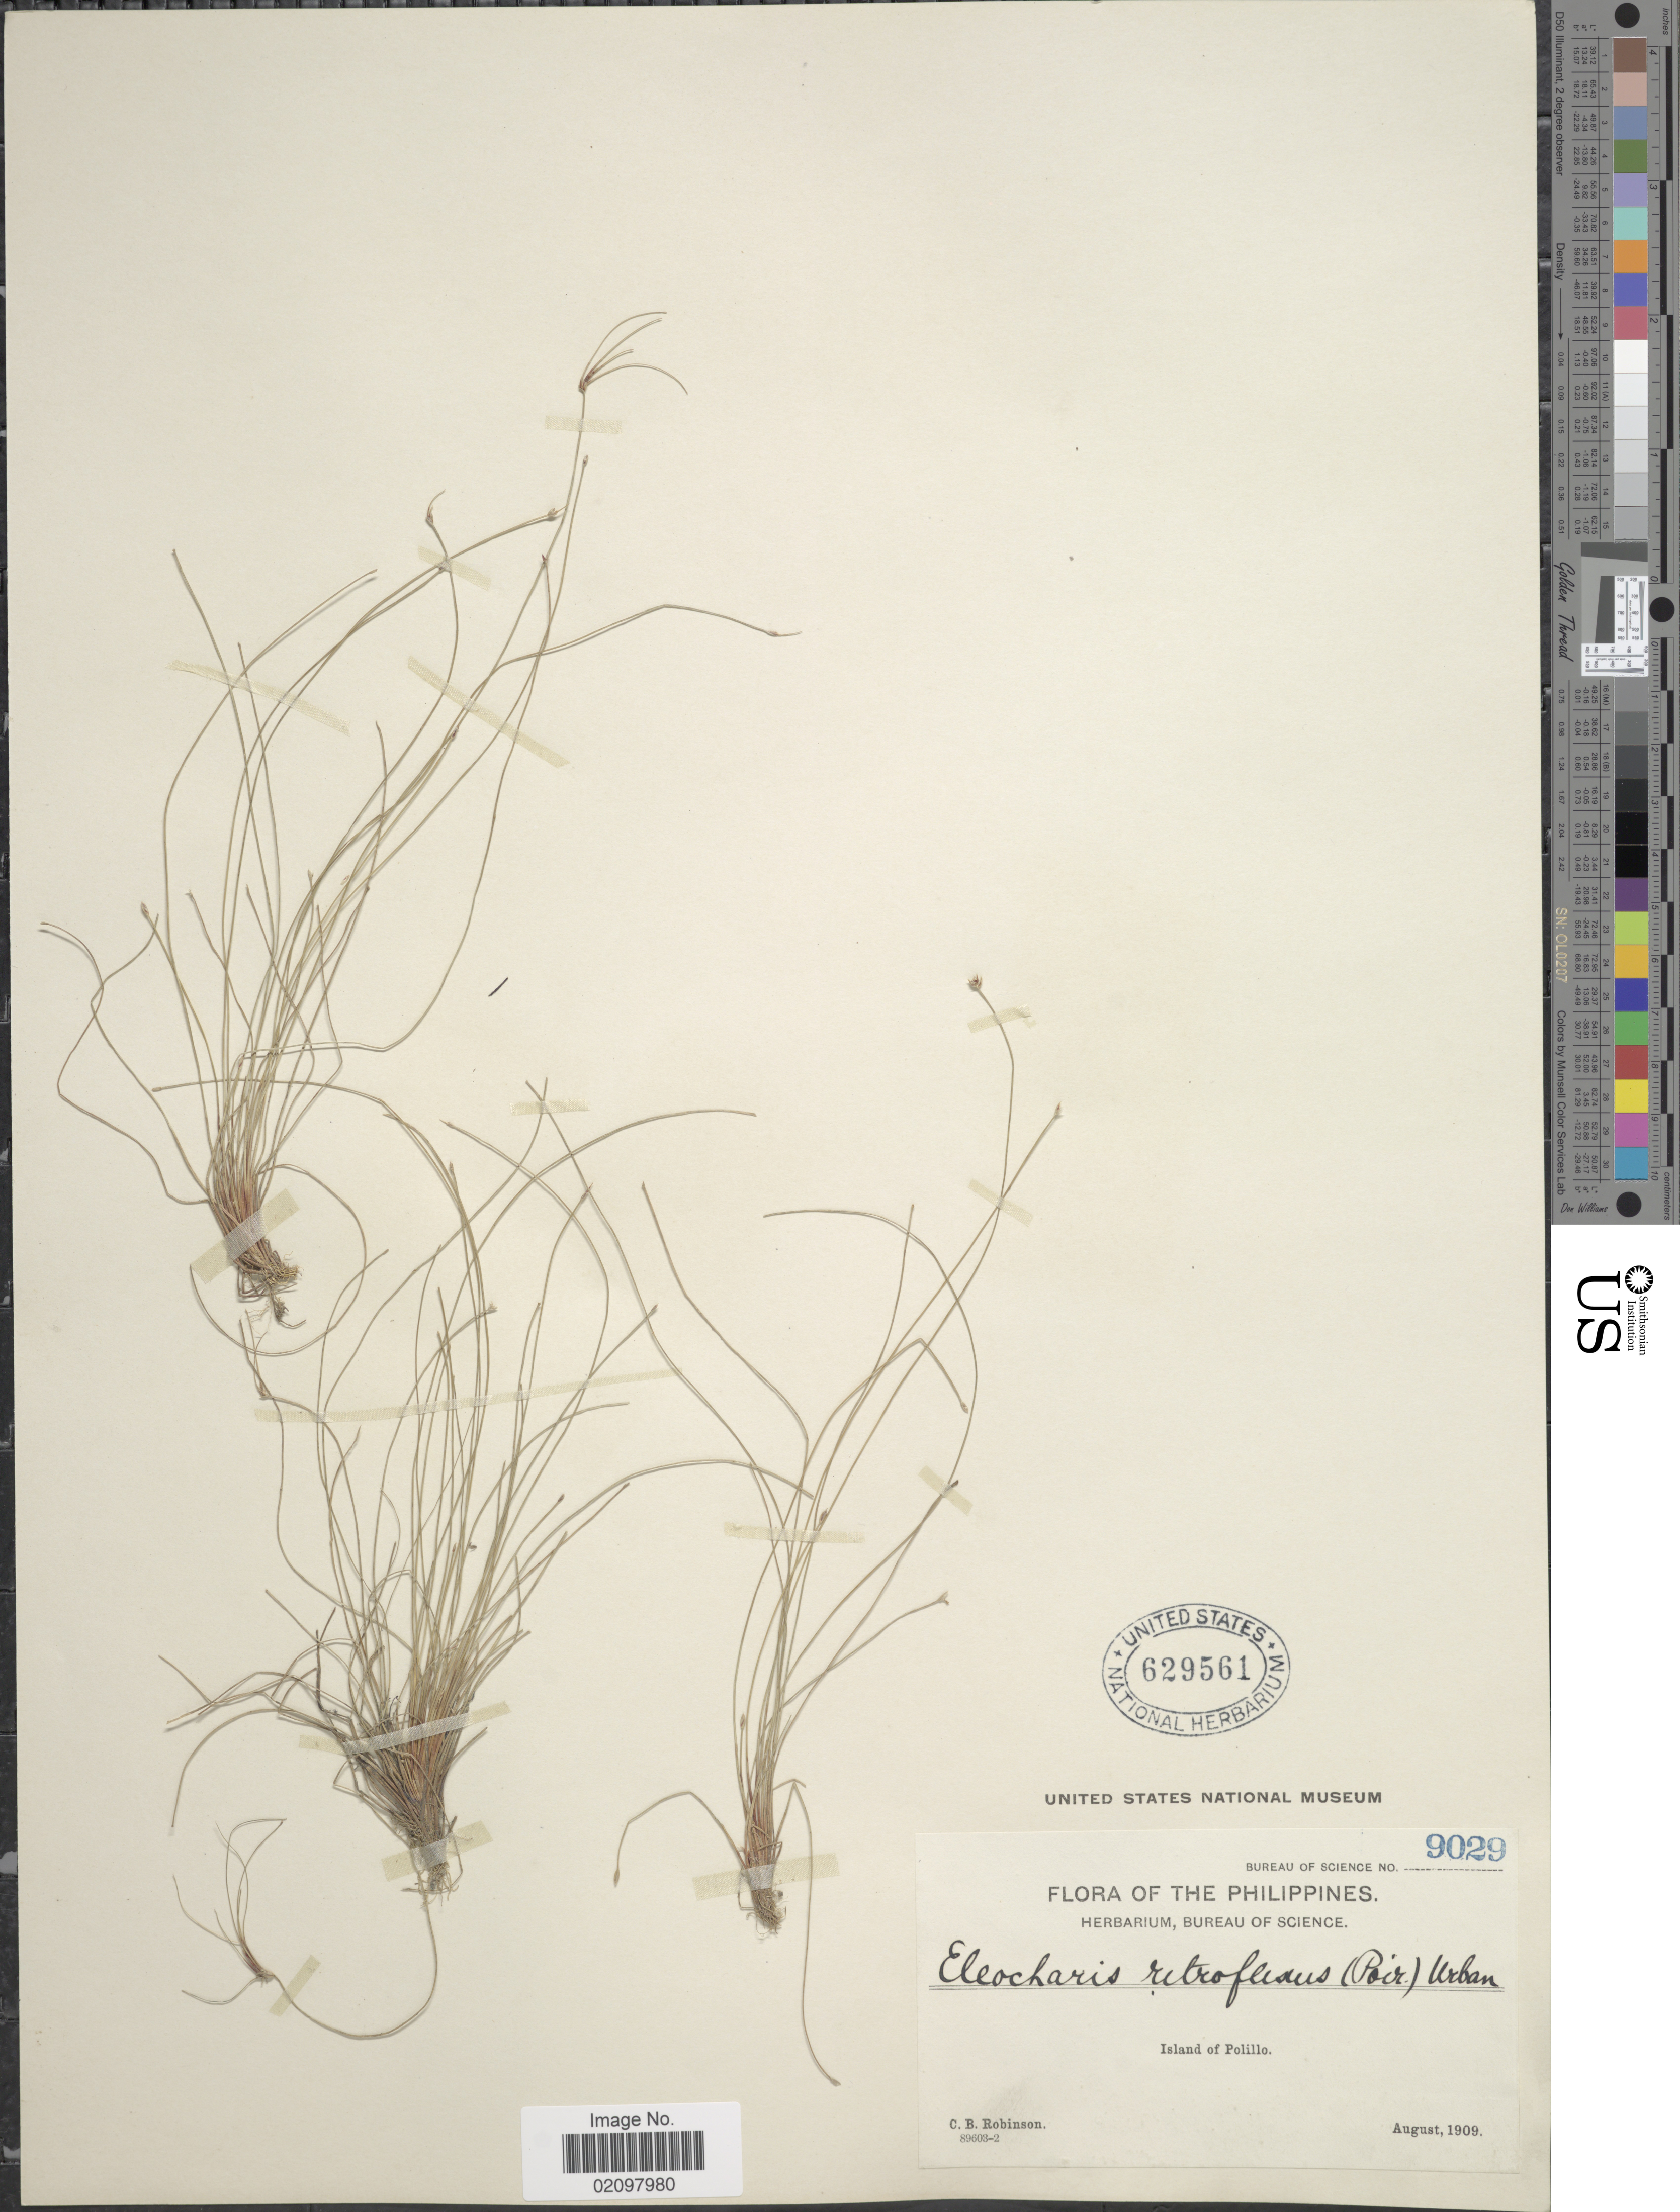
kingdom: Plantae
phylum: Tracheophyta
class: Liliopsida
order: Poales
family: Cyperaceae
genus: Eleocharis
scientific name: Eleocharis retroflexa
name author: (Poir.) Urb.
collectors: C. Robinson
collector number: Bureau of Science 9029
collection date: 1909-08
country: Philippines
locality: Island of Polillo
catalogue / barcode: US 629561